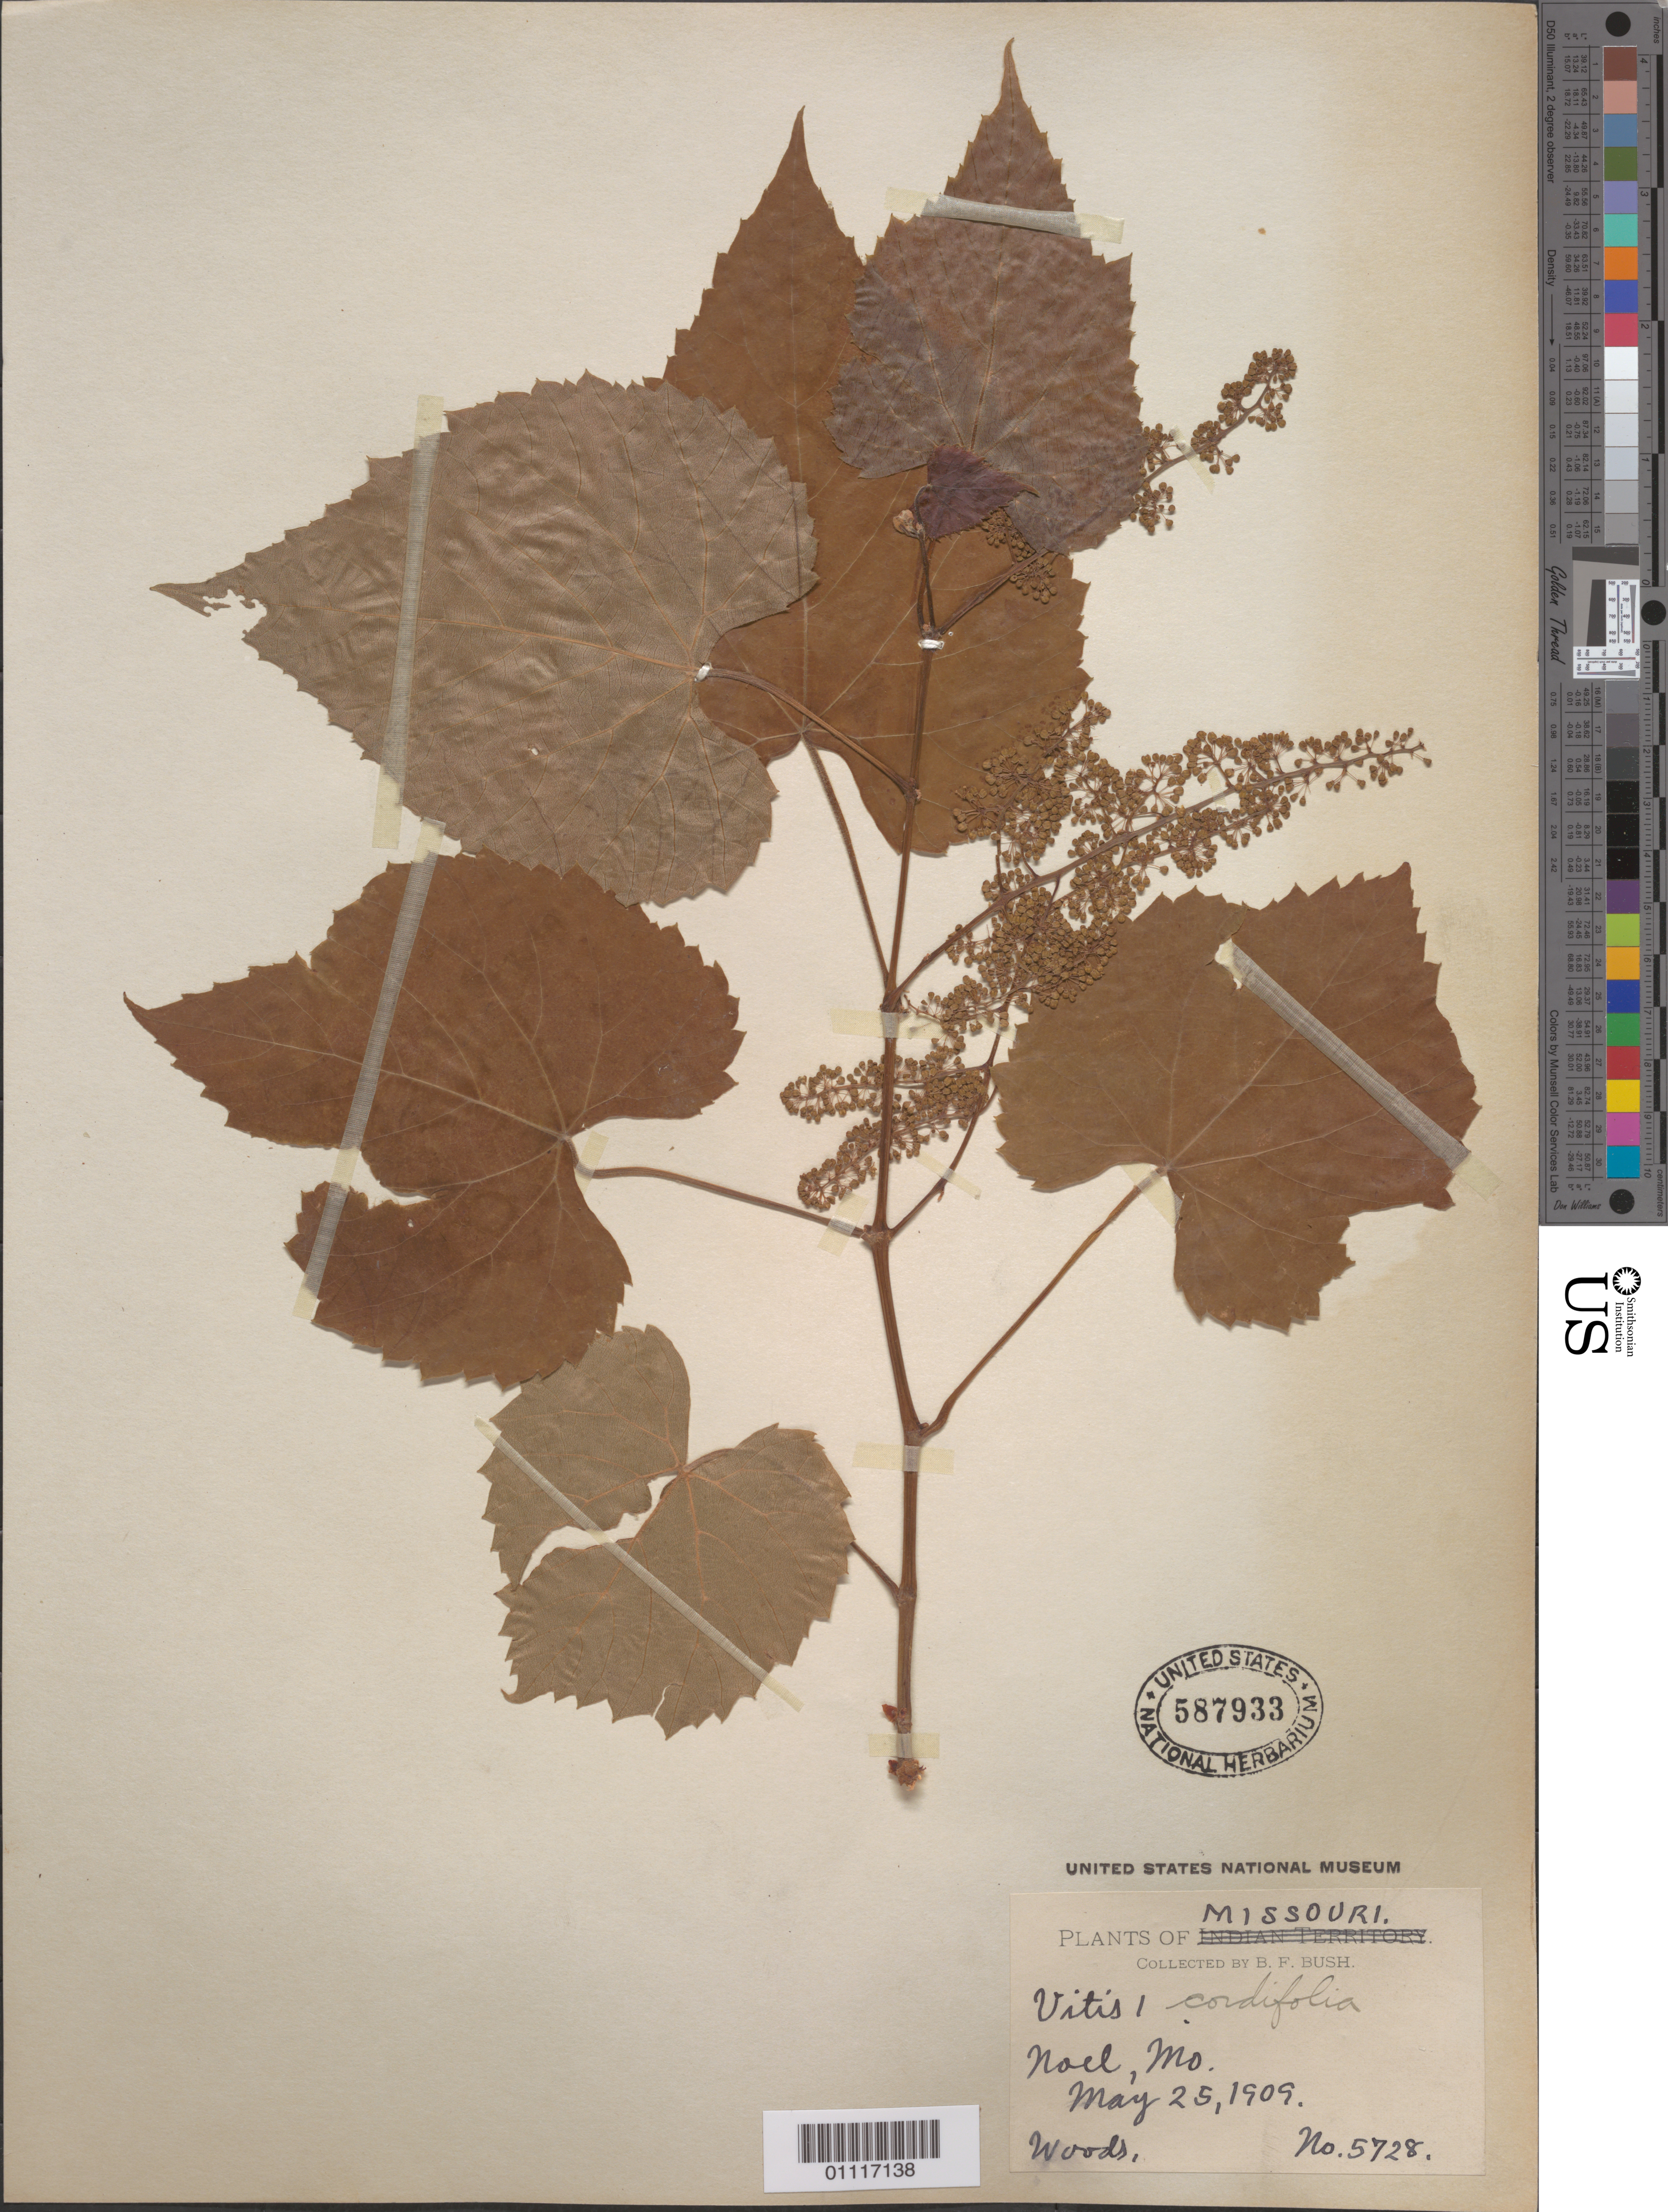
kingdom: Plantae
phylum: Tracheophyta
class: Magnoliopsida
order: Vitales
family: Vitaceae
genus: Vitis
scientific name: Vitis cordifolia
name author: Michx.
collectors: B. F. Bush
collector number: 5728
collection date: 1909-05-25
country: United States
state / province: Missouri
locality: Noel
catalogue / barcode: US 587933